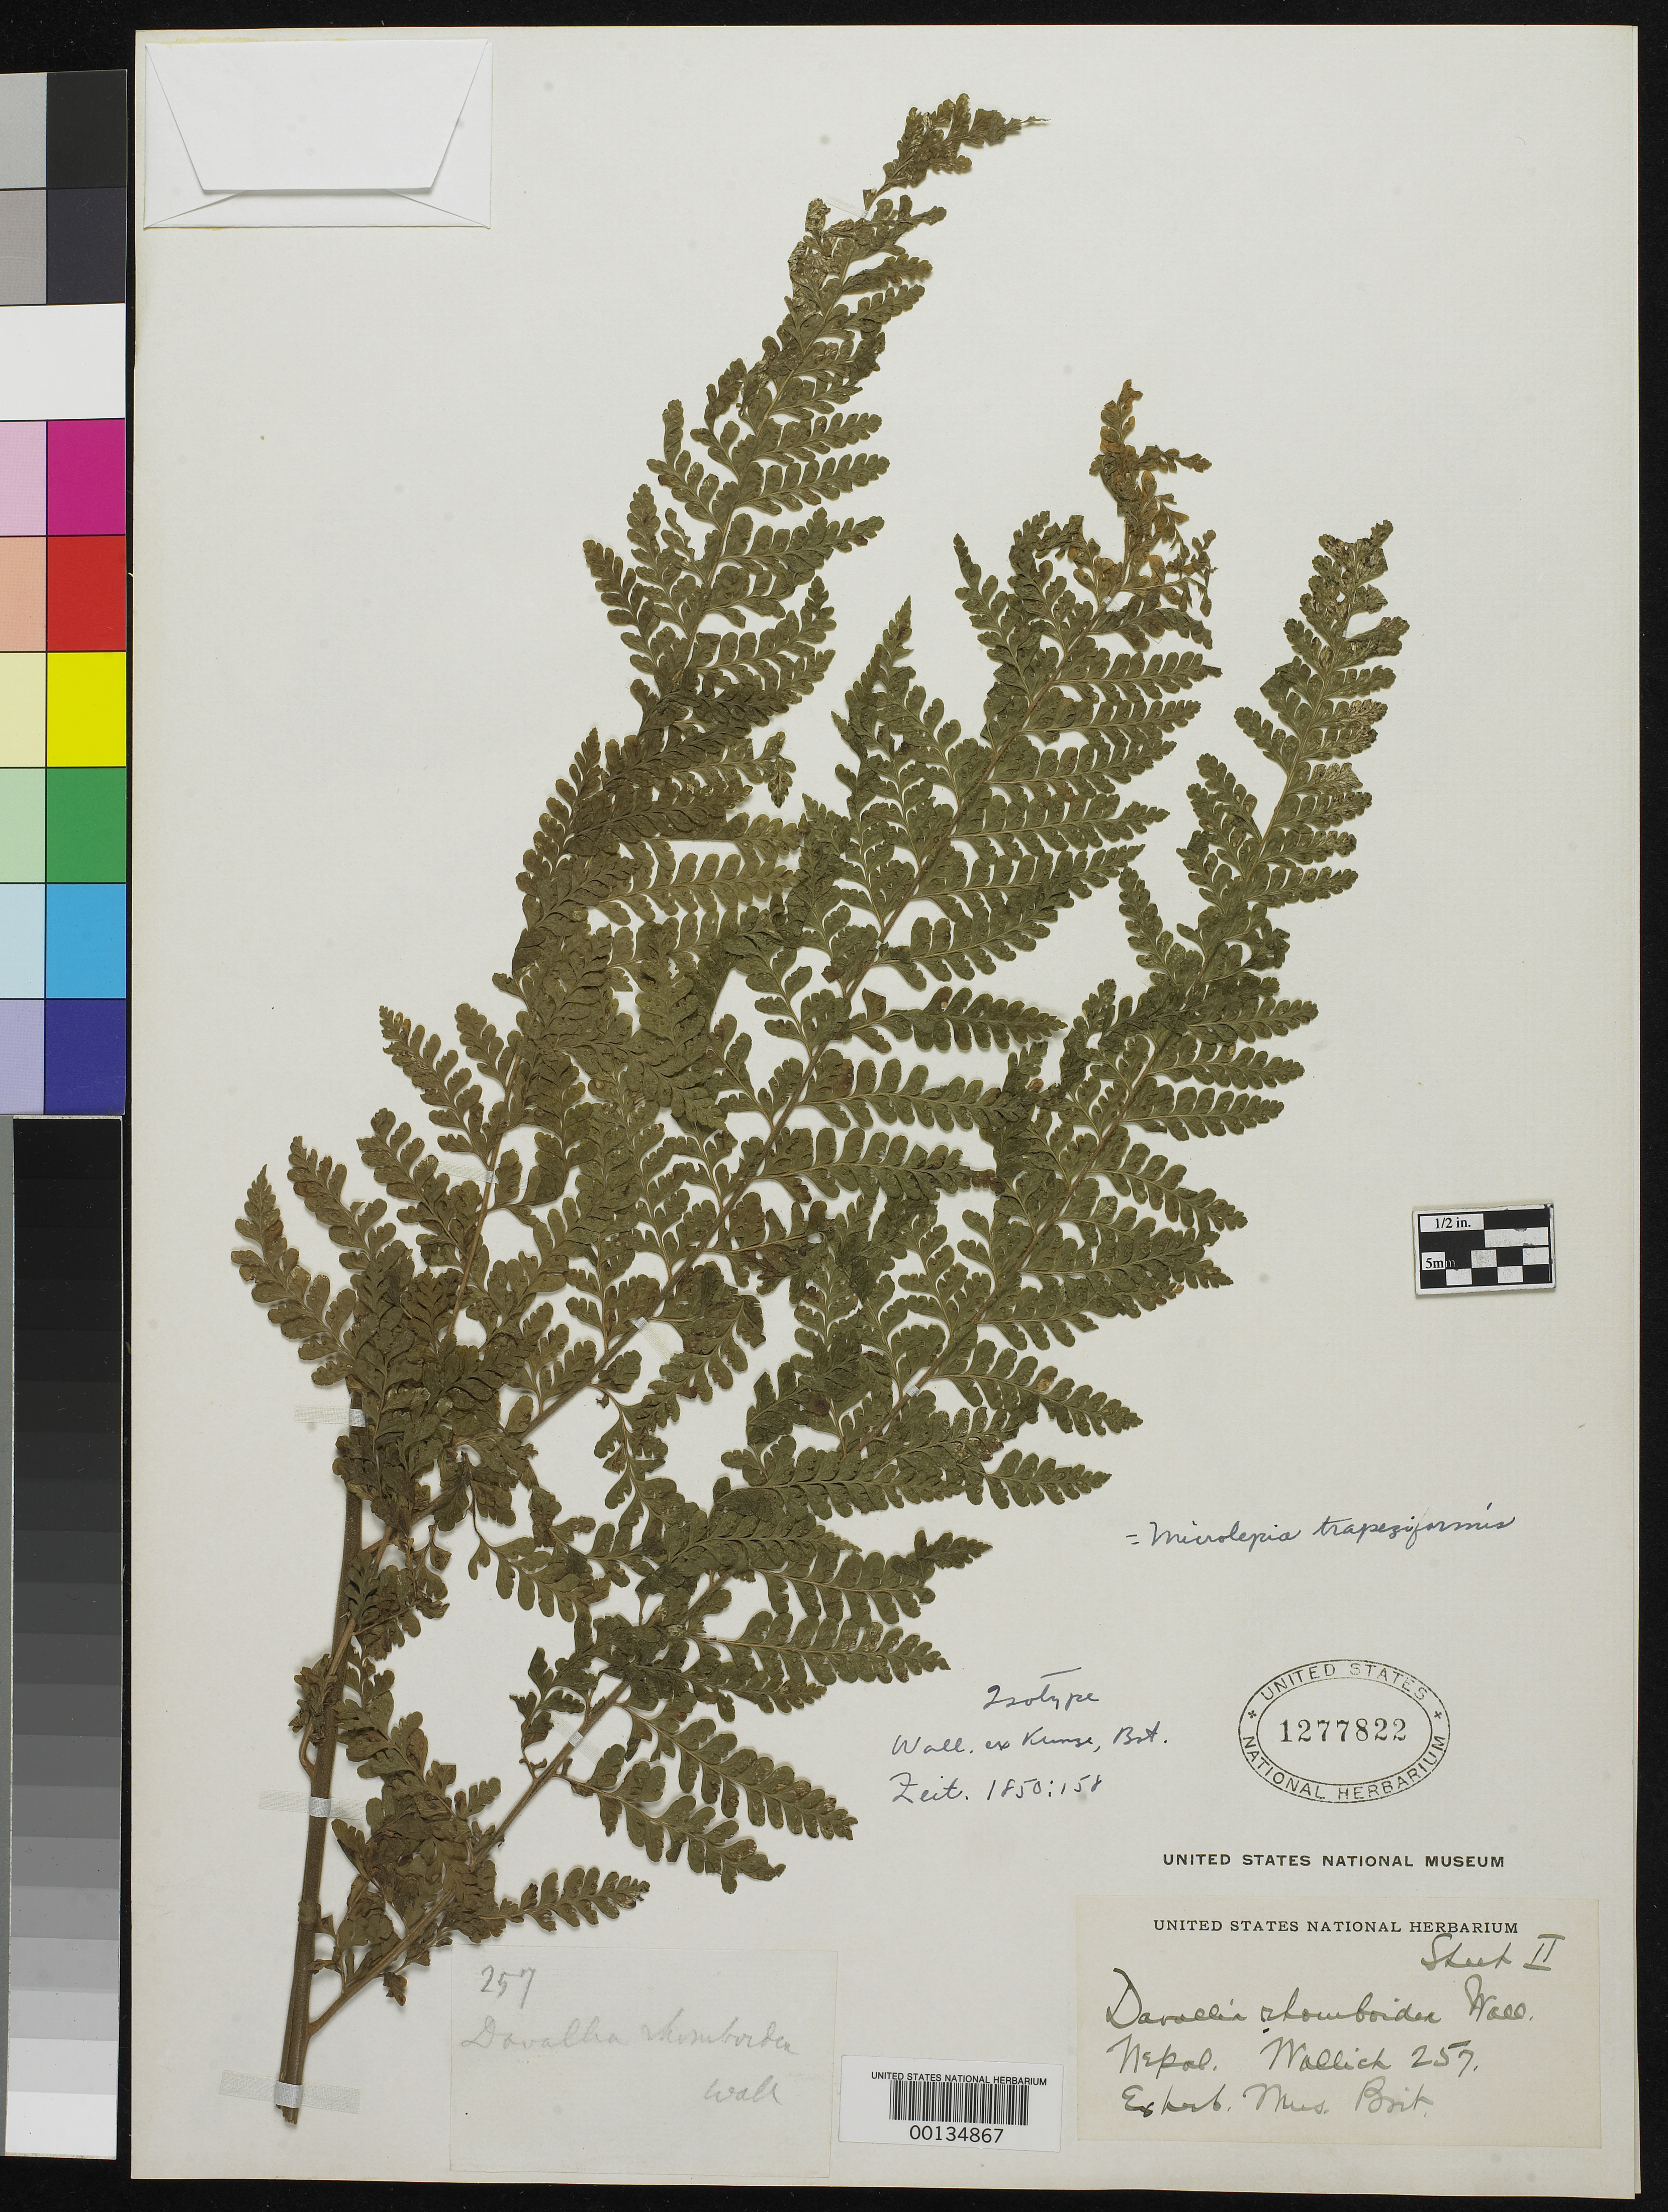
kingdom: Plantae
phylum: Tracheophyta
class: Polypodiopsida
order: Polypodiales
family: Davalliaceae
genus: Davallia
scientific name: Davallia rhomboidea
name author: Wall. ex Kunze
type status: Type Collection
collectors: N. Wallich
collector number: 257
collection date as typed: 1821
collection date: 1821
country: Nepal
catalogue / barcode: US 1277822